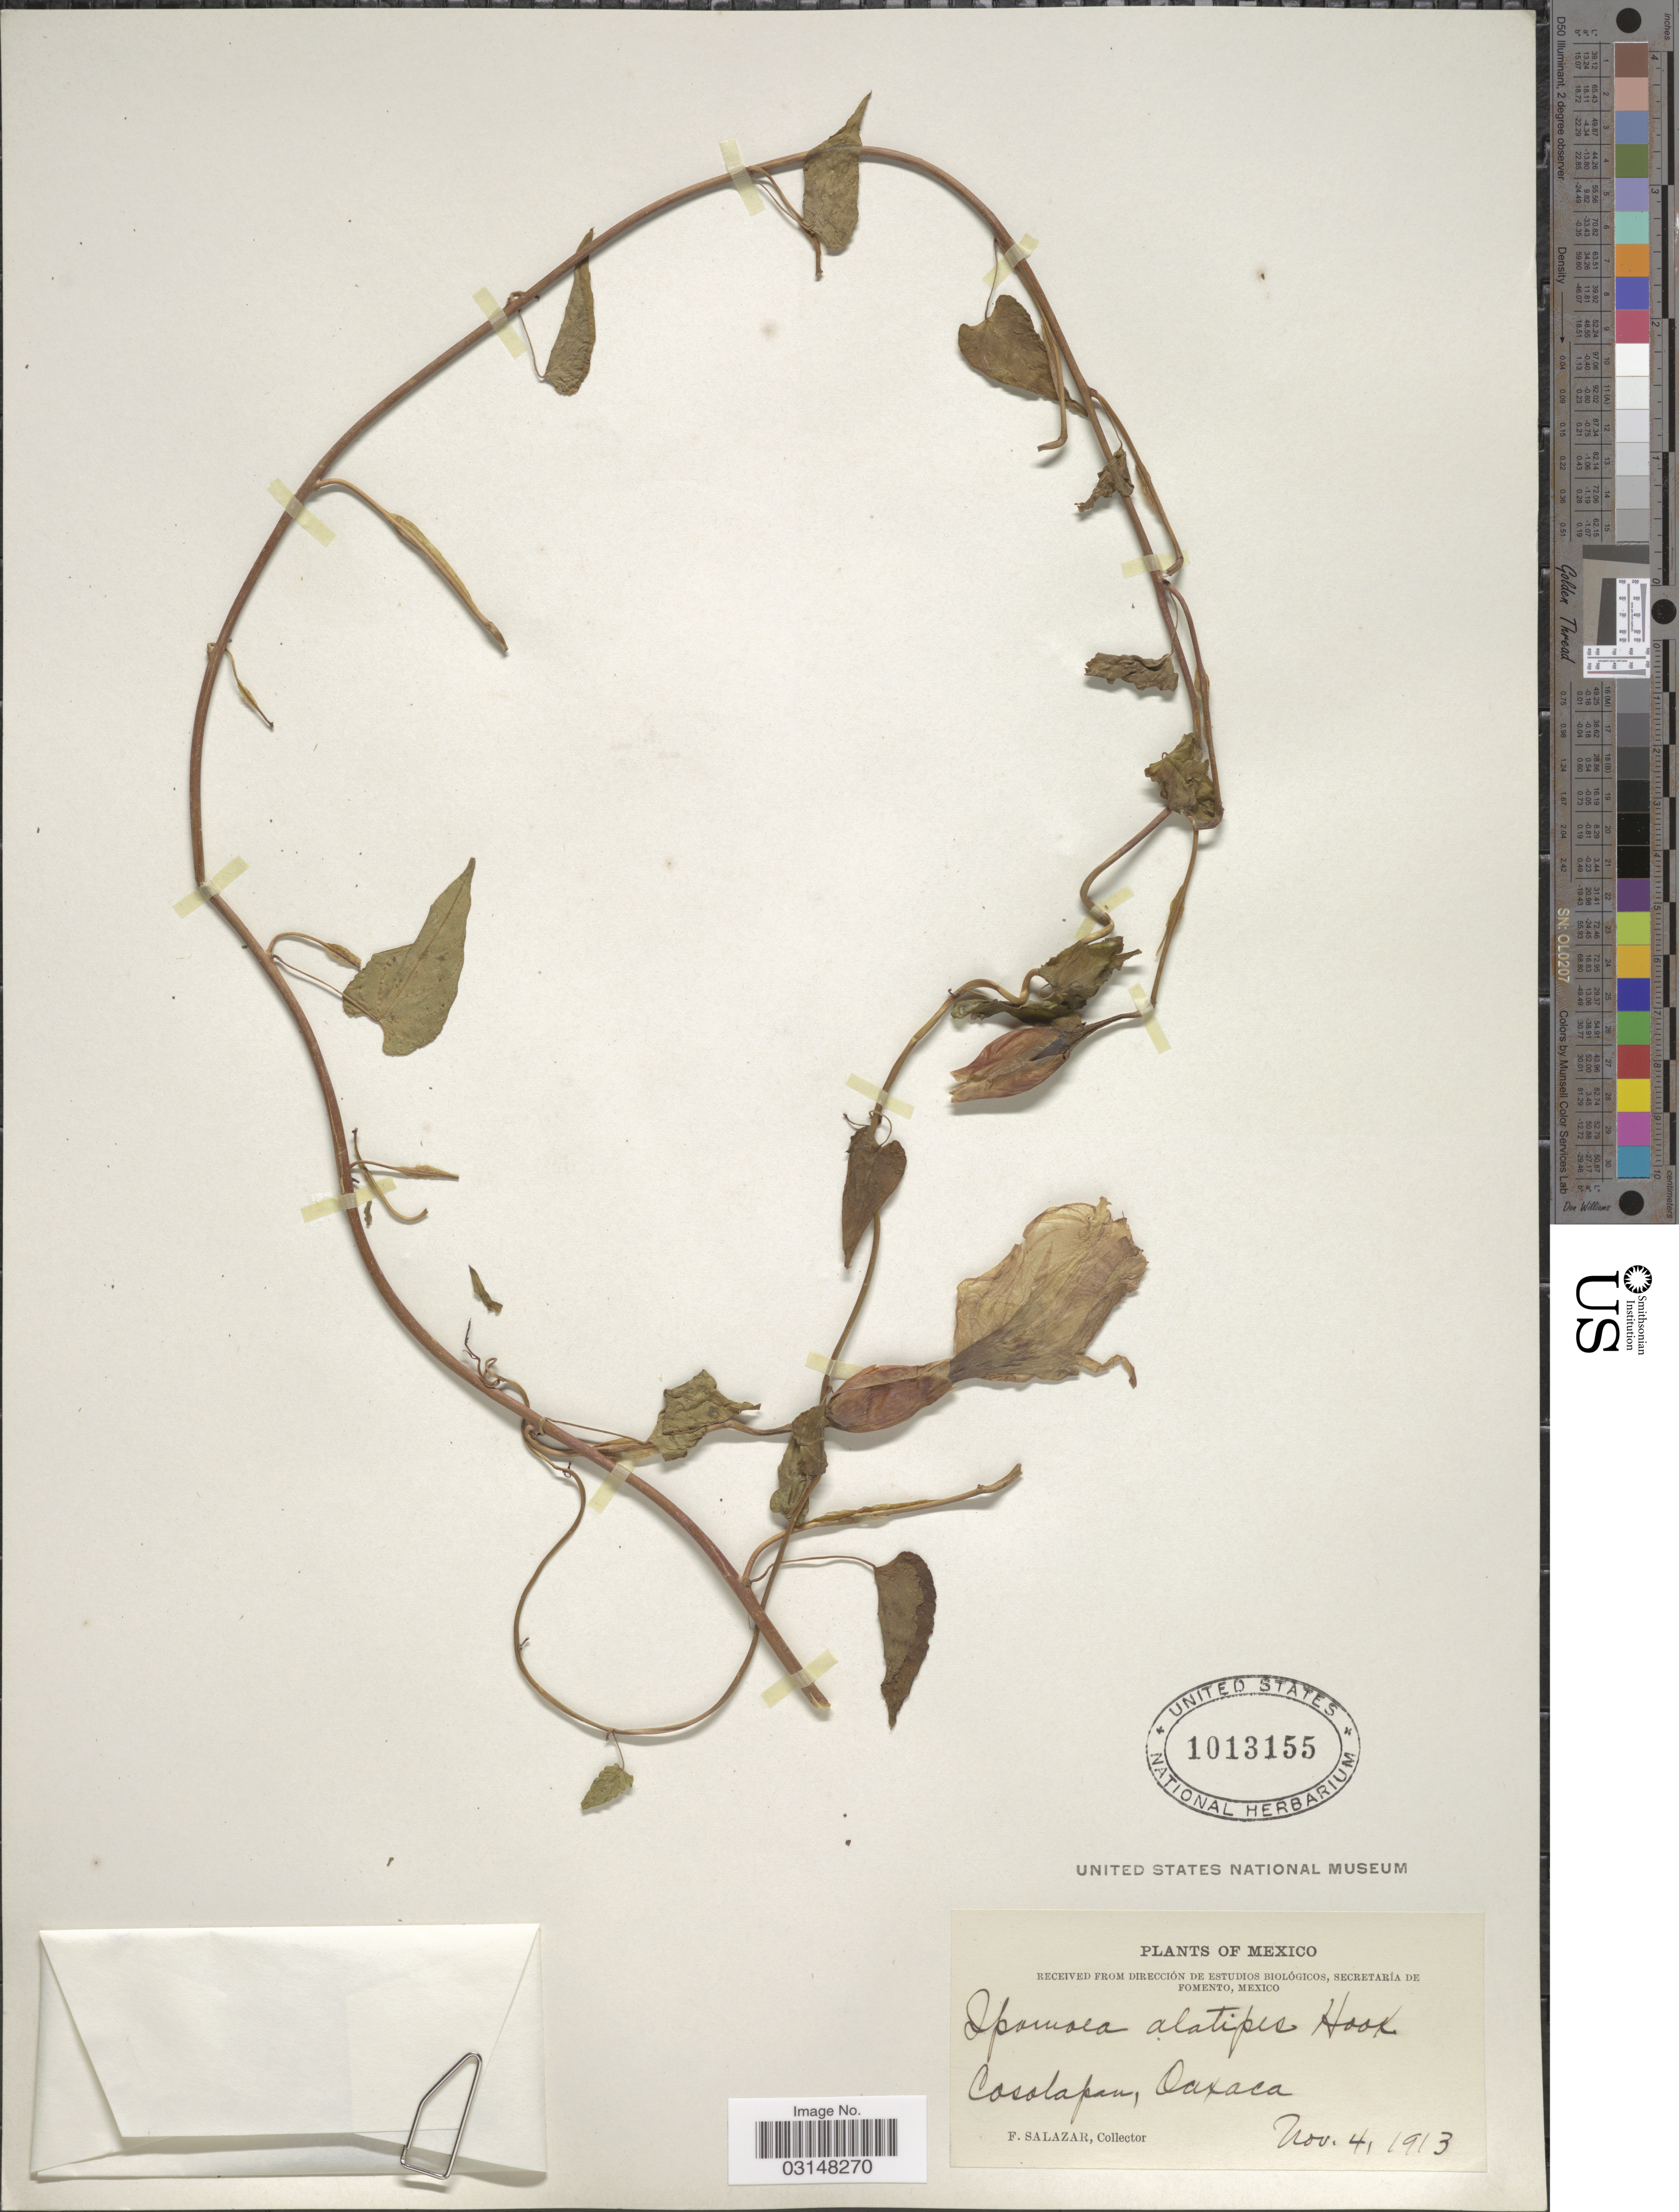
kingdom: Plantae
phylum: Tracheophyta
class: Magnoliopsida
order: Solanales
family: Convolvulaceae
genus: Operculina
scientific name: Operculina pteripes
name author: (G. Don) O'Donell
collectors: F. Salazar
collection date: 1913-11-04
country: Mexico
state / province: Oaxaca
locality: Cosolapan.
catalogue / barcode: US 1013155